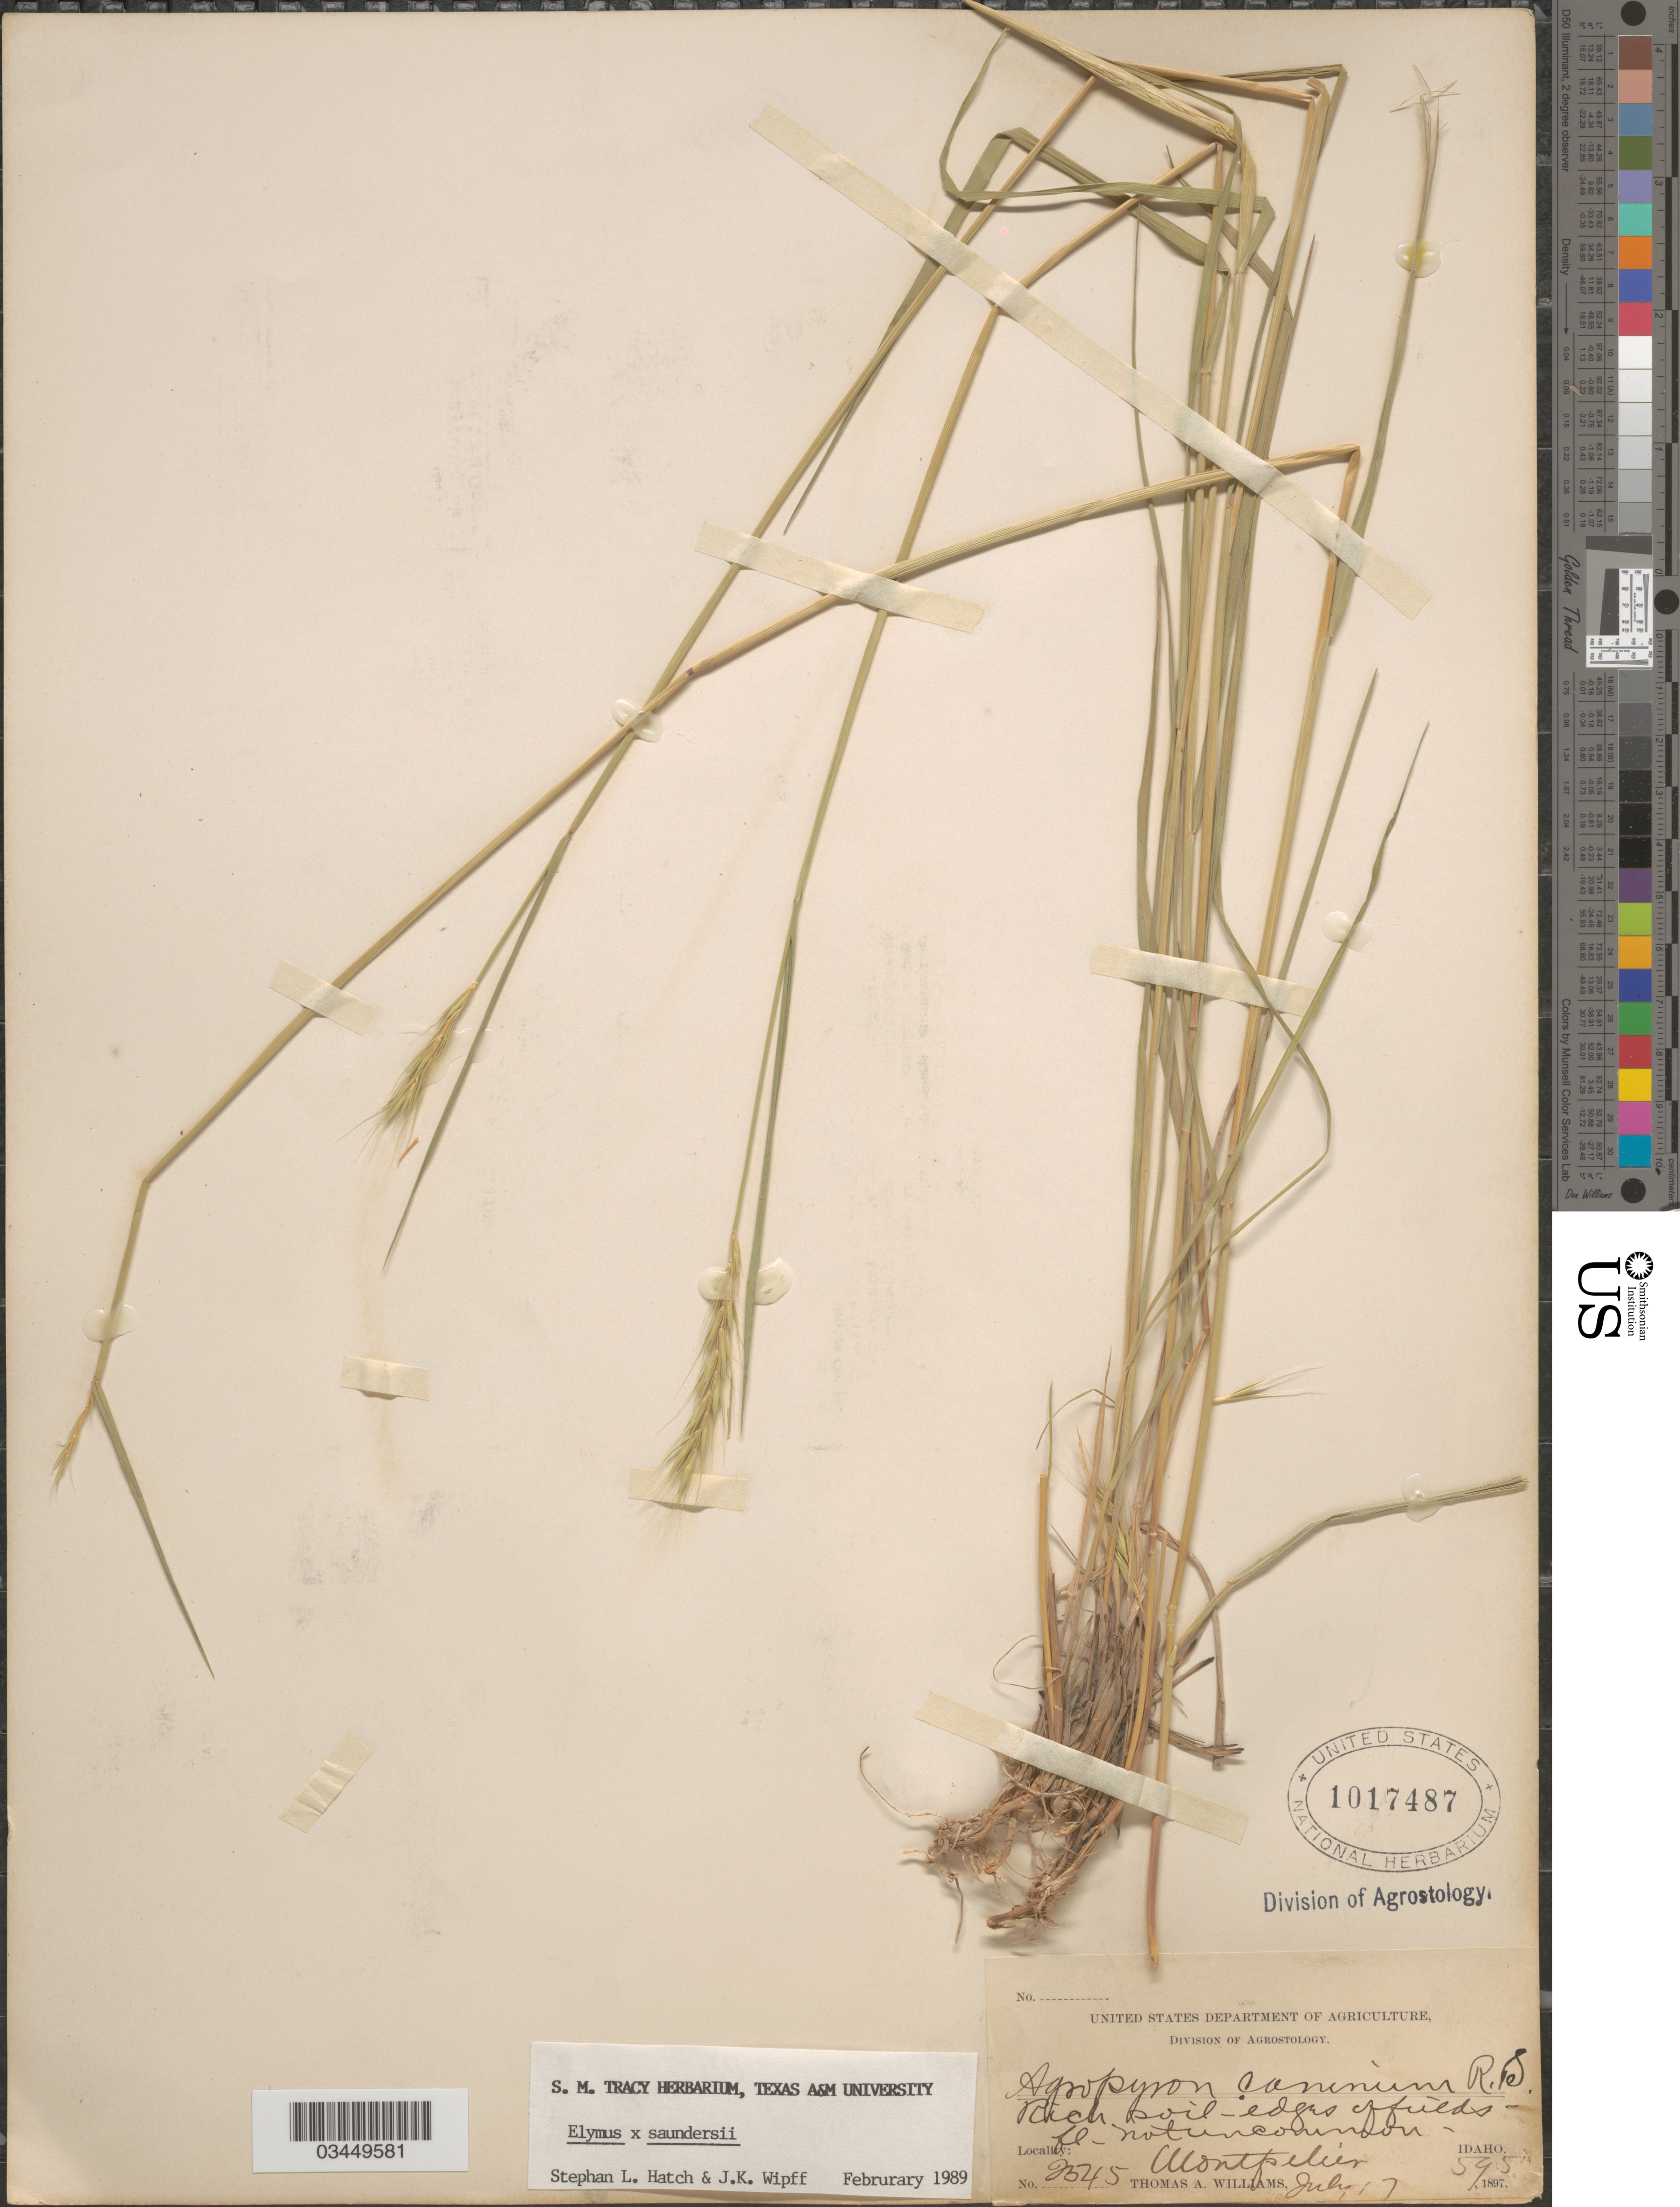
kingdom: Plantae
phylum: Tracheophyta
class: Liliopsida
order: Poales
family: Poaceae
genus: Elymus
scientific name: Elymus x saundersii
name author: Vasey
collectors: T. A. Williams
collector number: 2545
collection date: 1895-07-17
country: United States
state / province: Idaho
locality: Montpelier.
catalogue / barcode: US 1017487